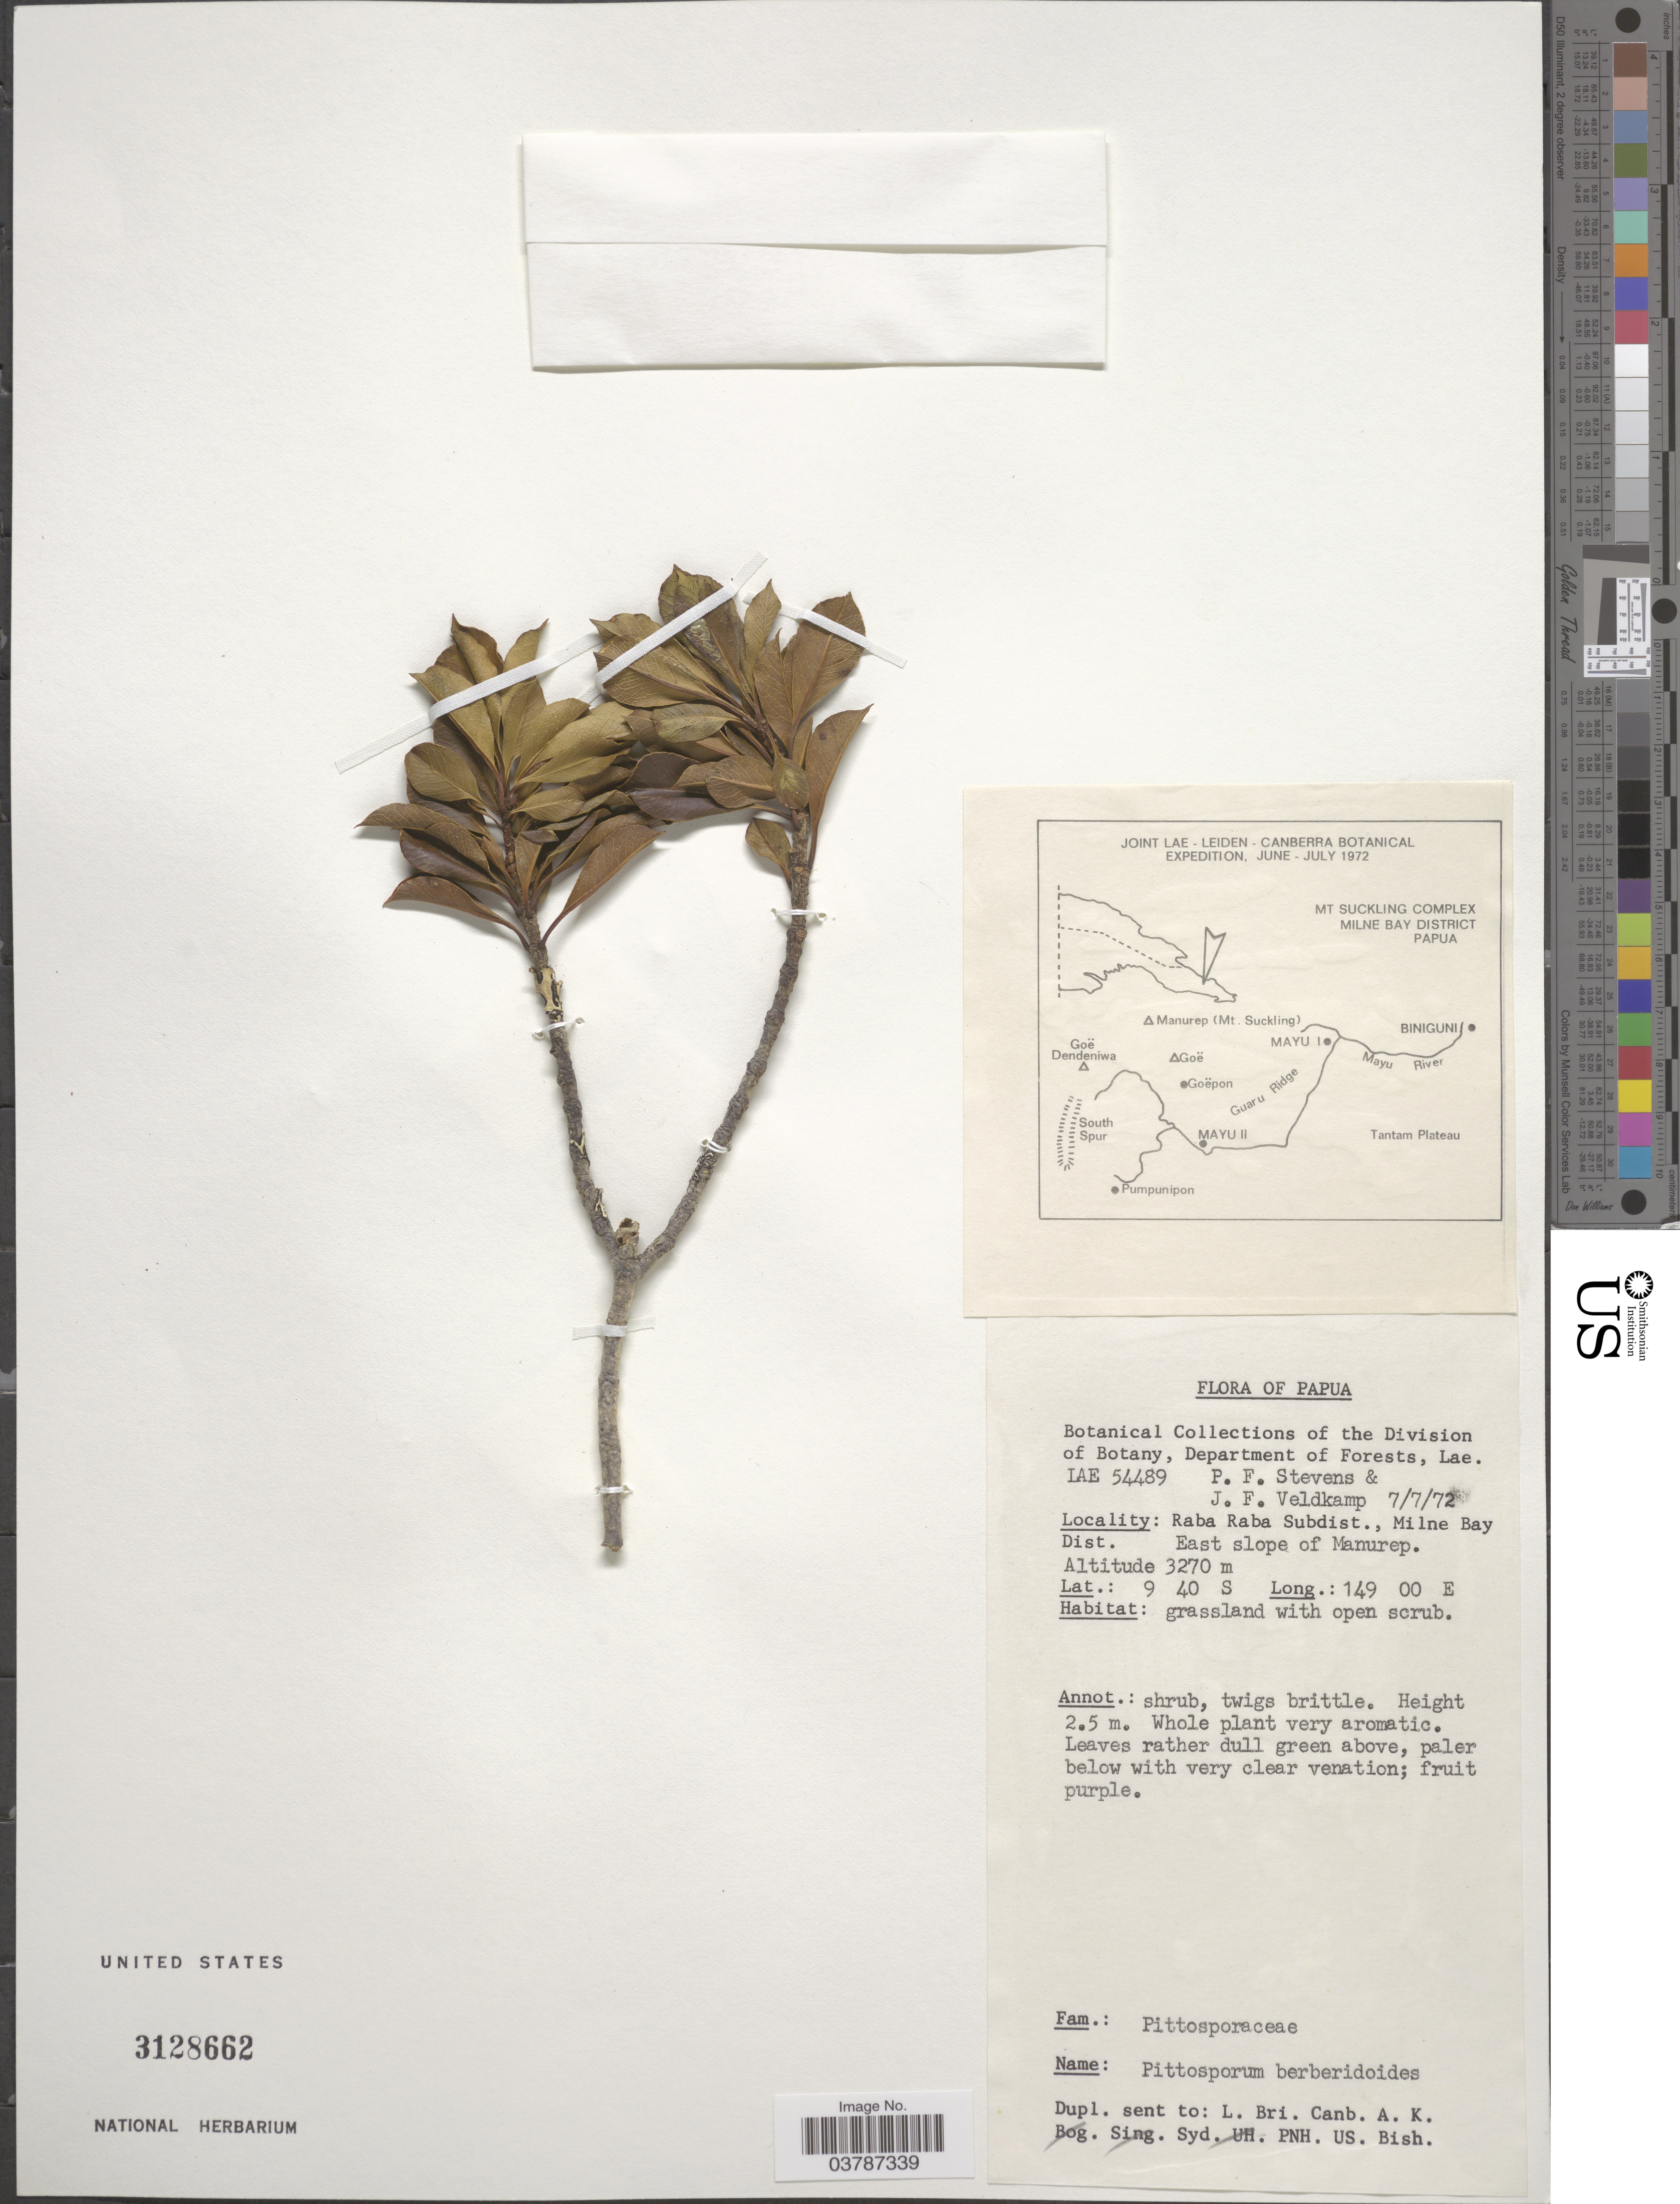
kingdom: Plantae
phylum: Tracheophyta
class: Magnoliopsida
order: Apiales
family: Pittosporaceae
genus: Pittosporum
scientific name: Pittosporum berberidoides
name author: Burkill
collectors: P. F. Stevens & J. F. Veldkamp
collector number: LAE54489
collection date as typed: Transcribed d/m/y: 7/7/72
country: Papua New Guinea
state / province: Milne Bay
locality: Papua. Raba Raba Subdist., Milne Bay Dist. East slope of Manurep.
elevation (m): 3270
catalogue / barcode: US 3128662